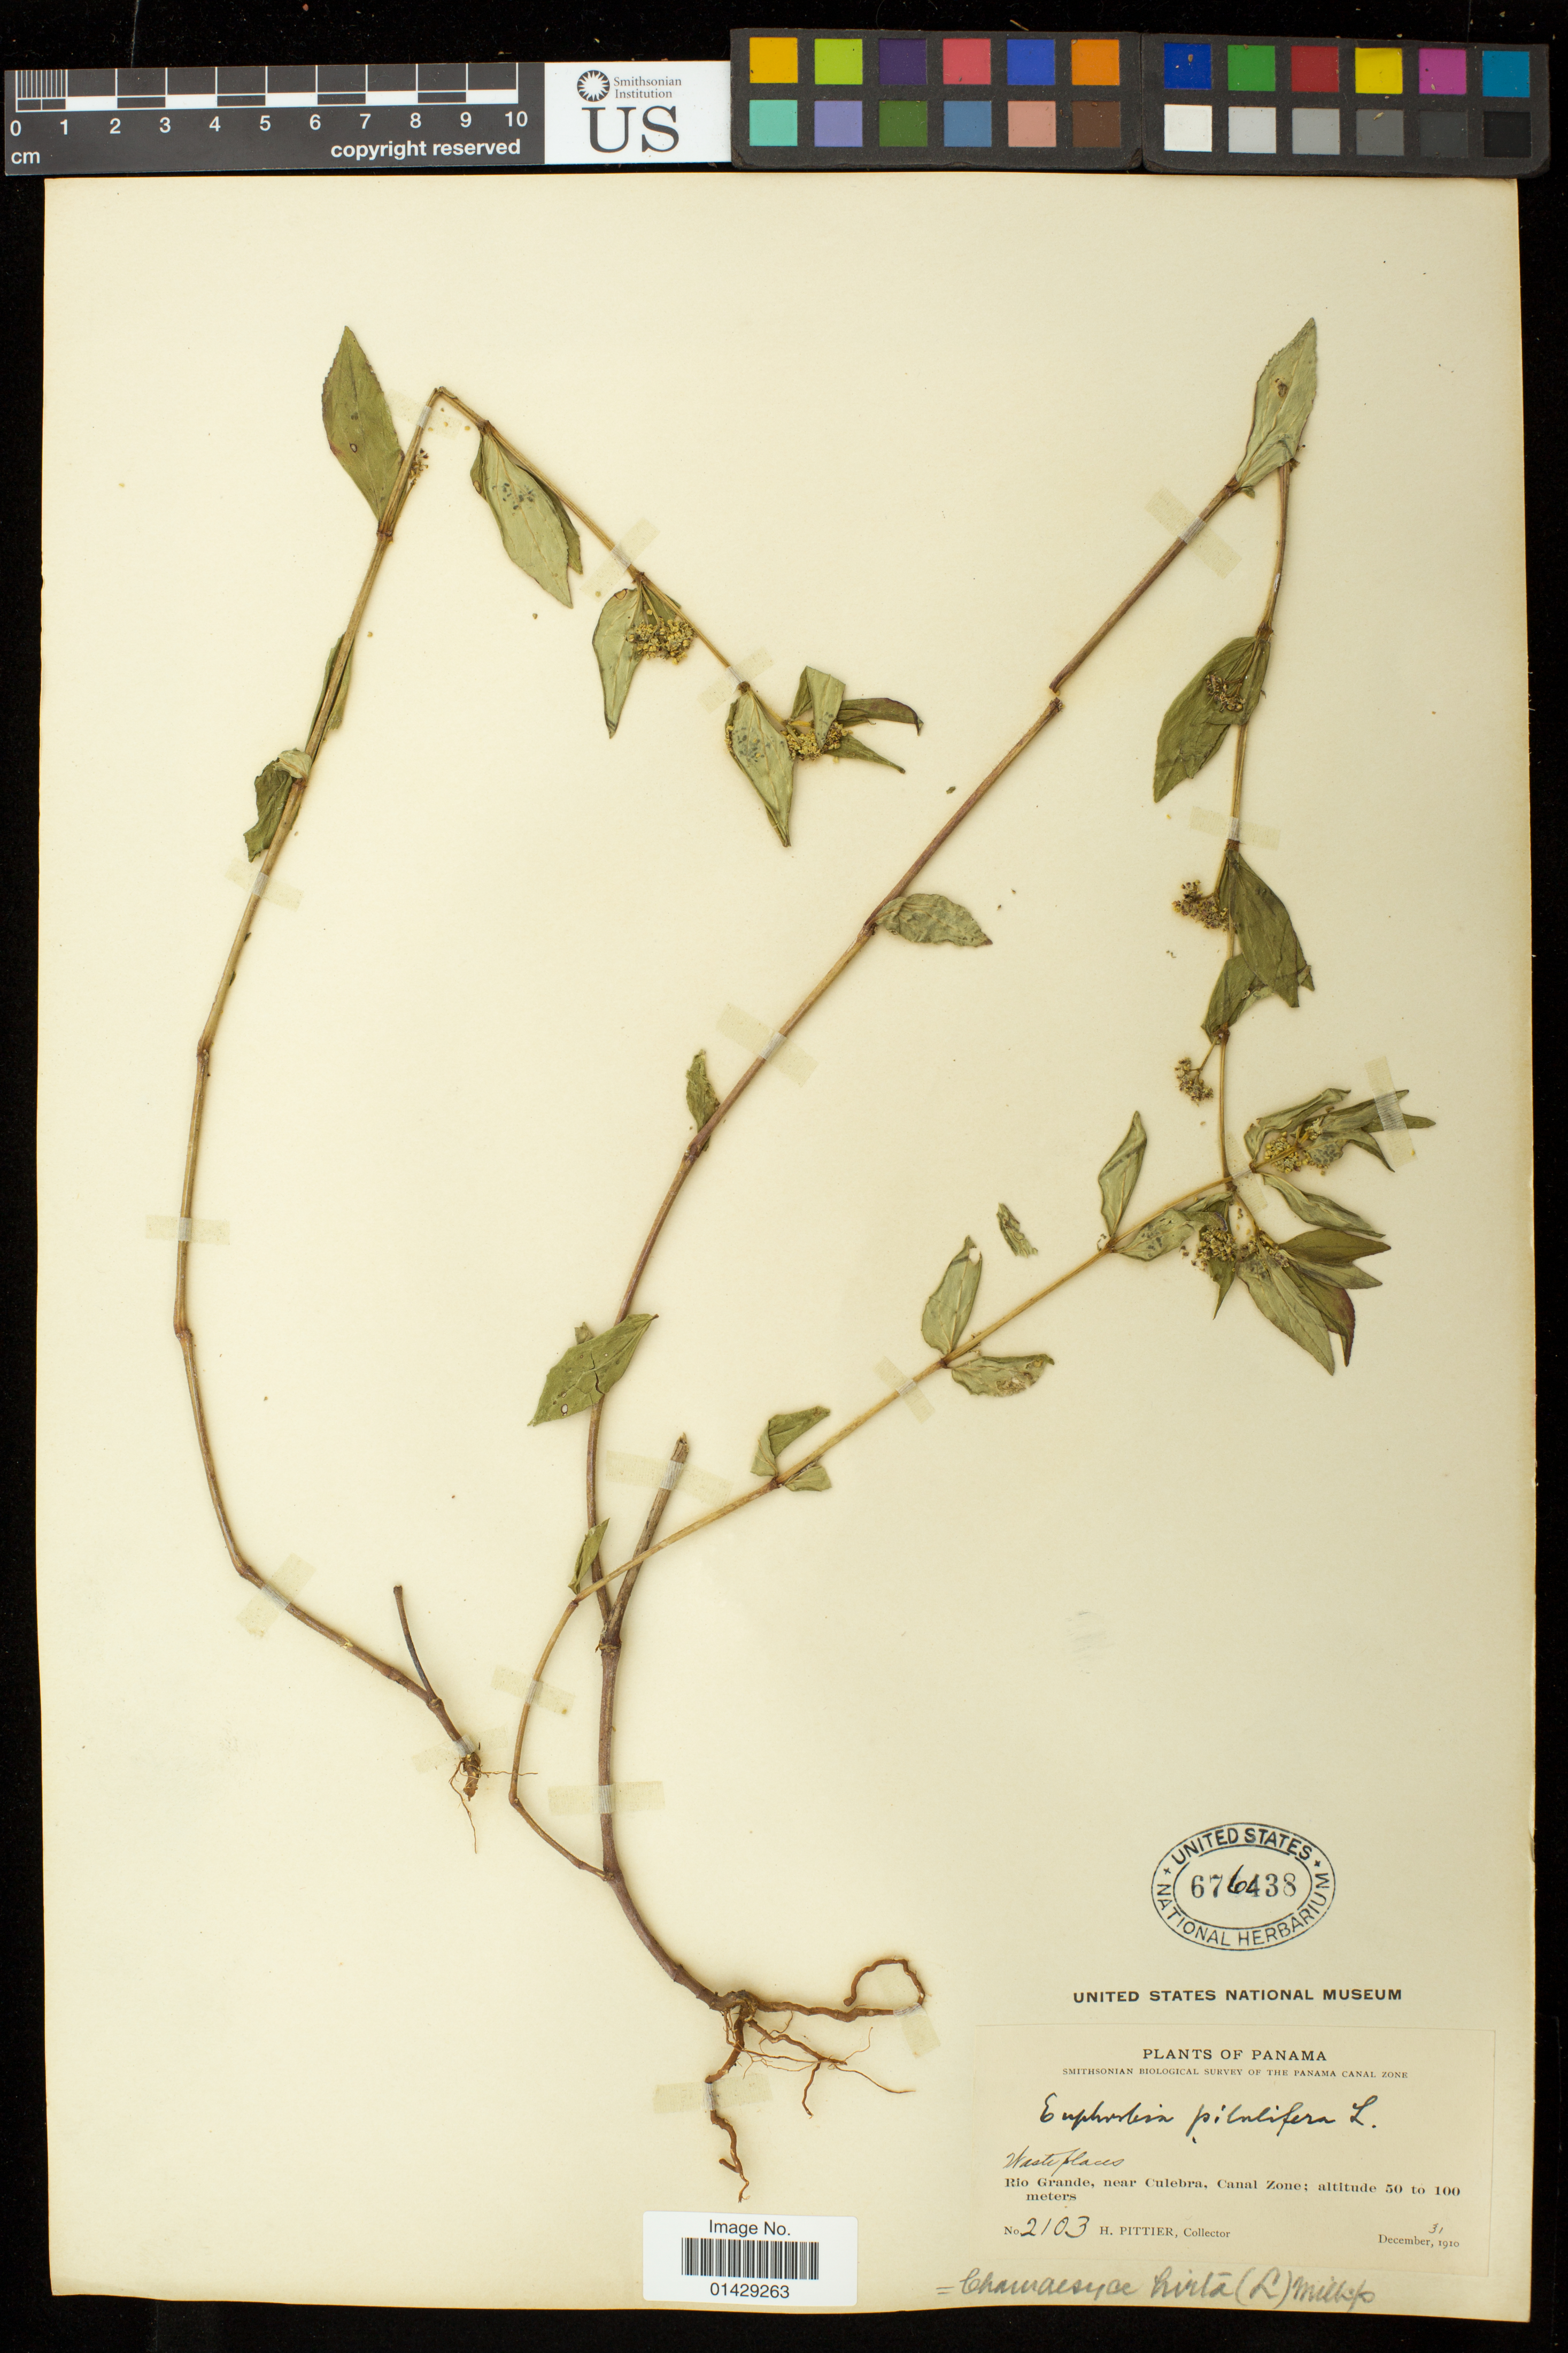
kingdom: Plantae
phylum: Tracheophyta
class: Magnoliopsida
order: Malpighiales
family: Euphorbiaceae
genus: Euphorbia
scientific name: Euphorbia hirta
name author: L.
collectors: H. F. Pittier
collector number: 2103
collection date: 1910-12-31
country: Panama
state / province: Panamá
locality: Rio Grande, near Culebra, Canal Zone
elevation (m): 50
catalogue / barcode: US 676438